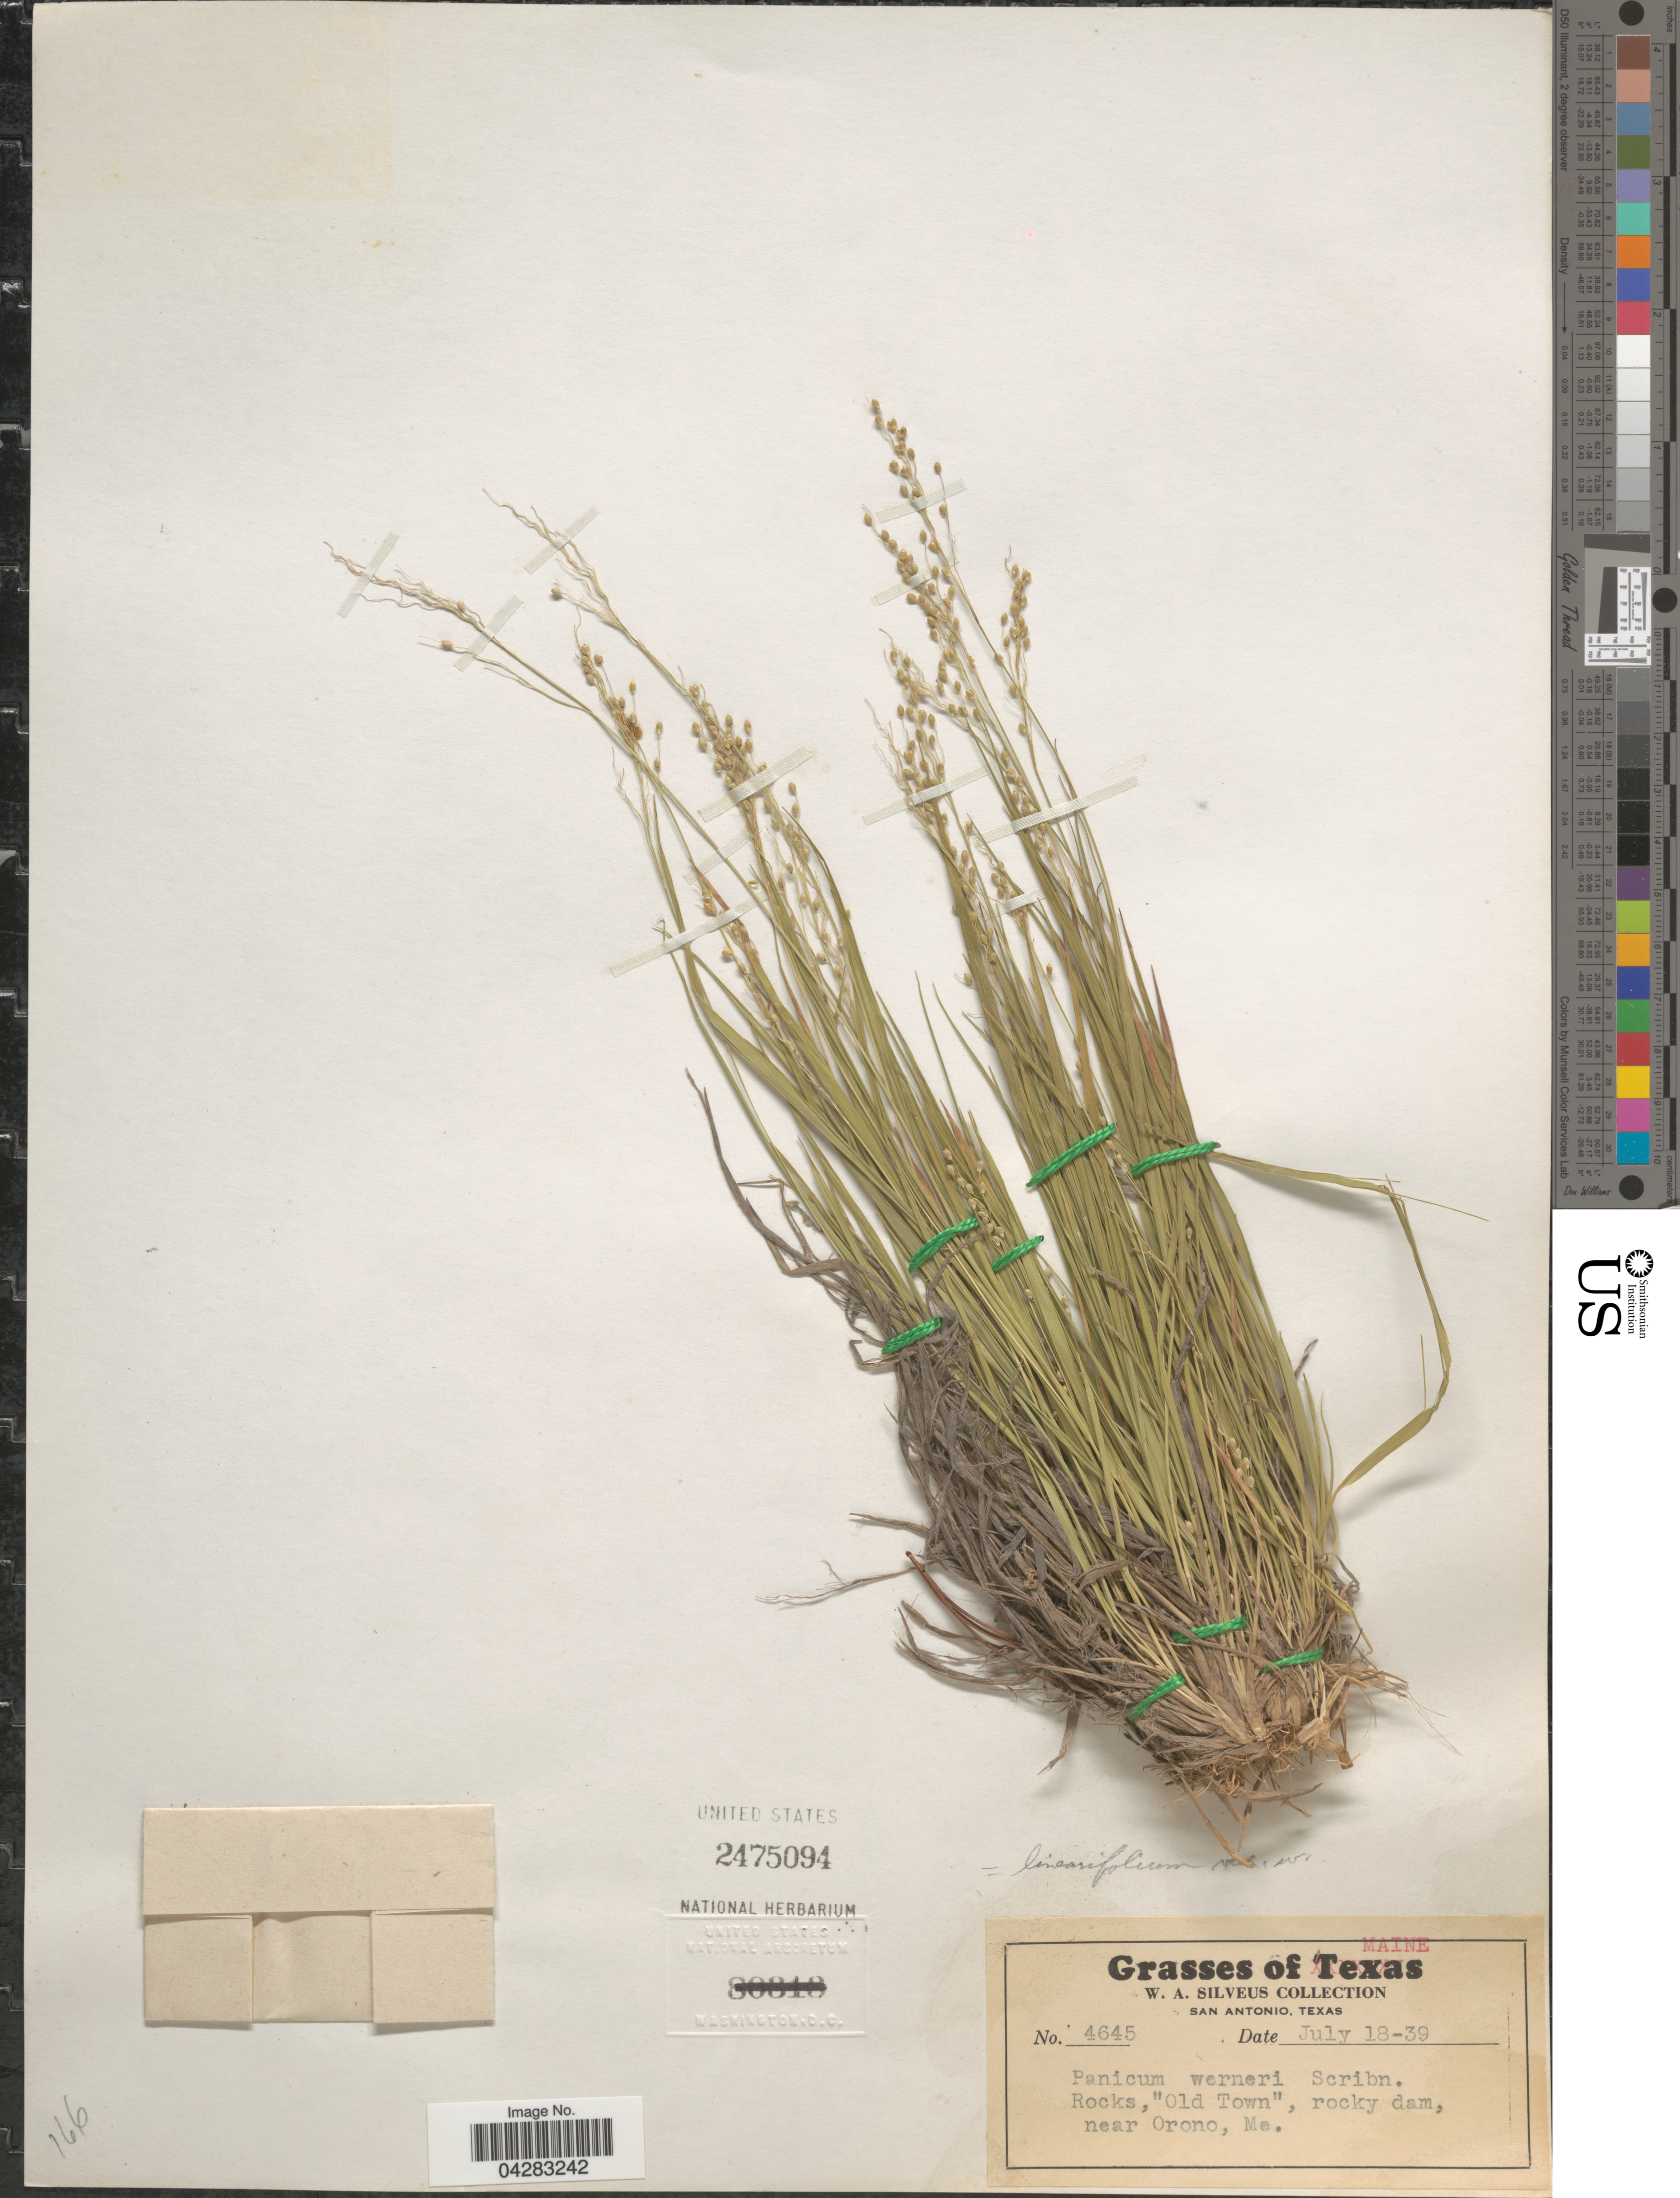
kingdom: Plantae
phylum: Tracheophyta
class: Liliopsida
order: Poales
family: Poaceae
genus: Dichanthelium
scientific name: Dichanthelium linearifolium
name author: (Scribn.) Gould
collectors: W. Silveus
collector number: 4645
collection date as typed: Transcribed d/m/y: 18/7/39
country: United States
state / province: Maine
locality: Rocks, "Old Town", rocky dam, near Orono.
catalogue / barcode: US 2475094